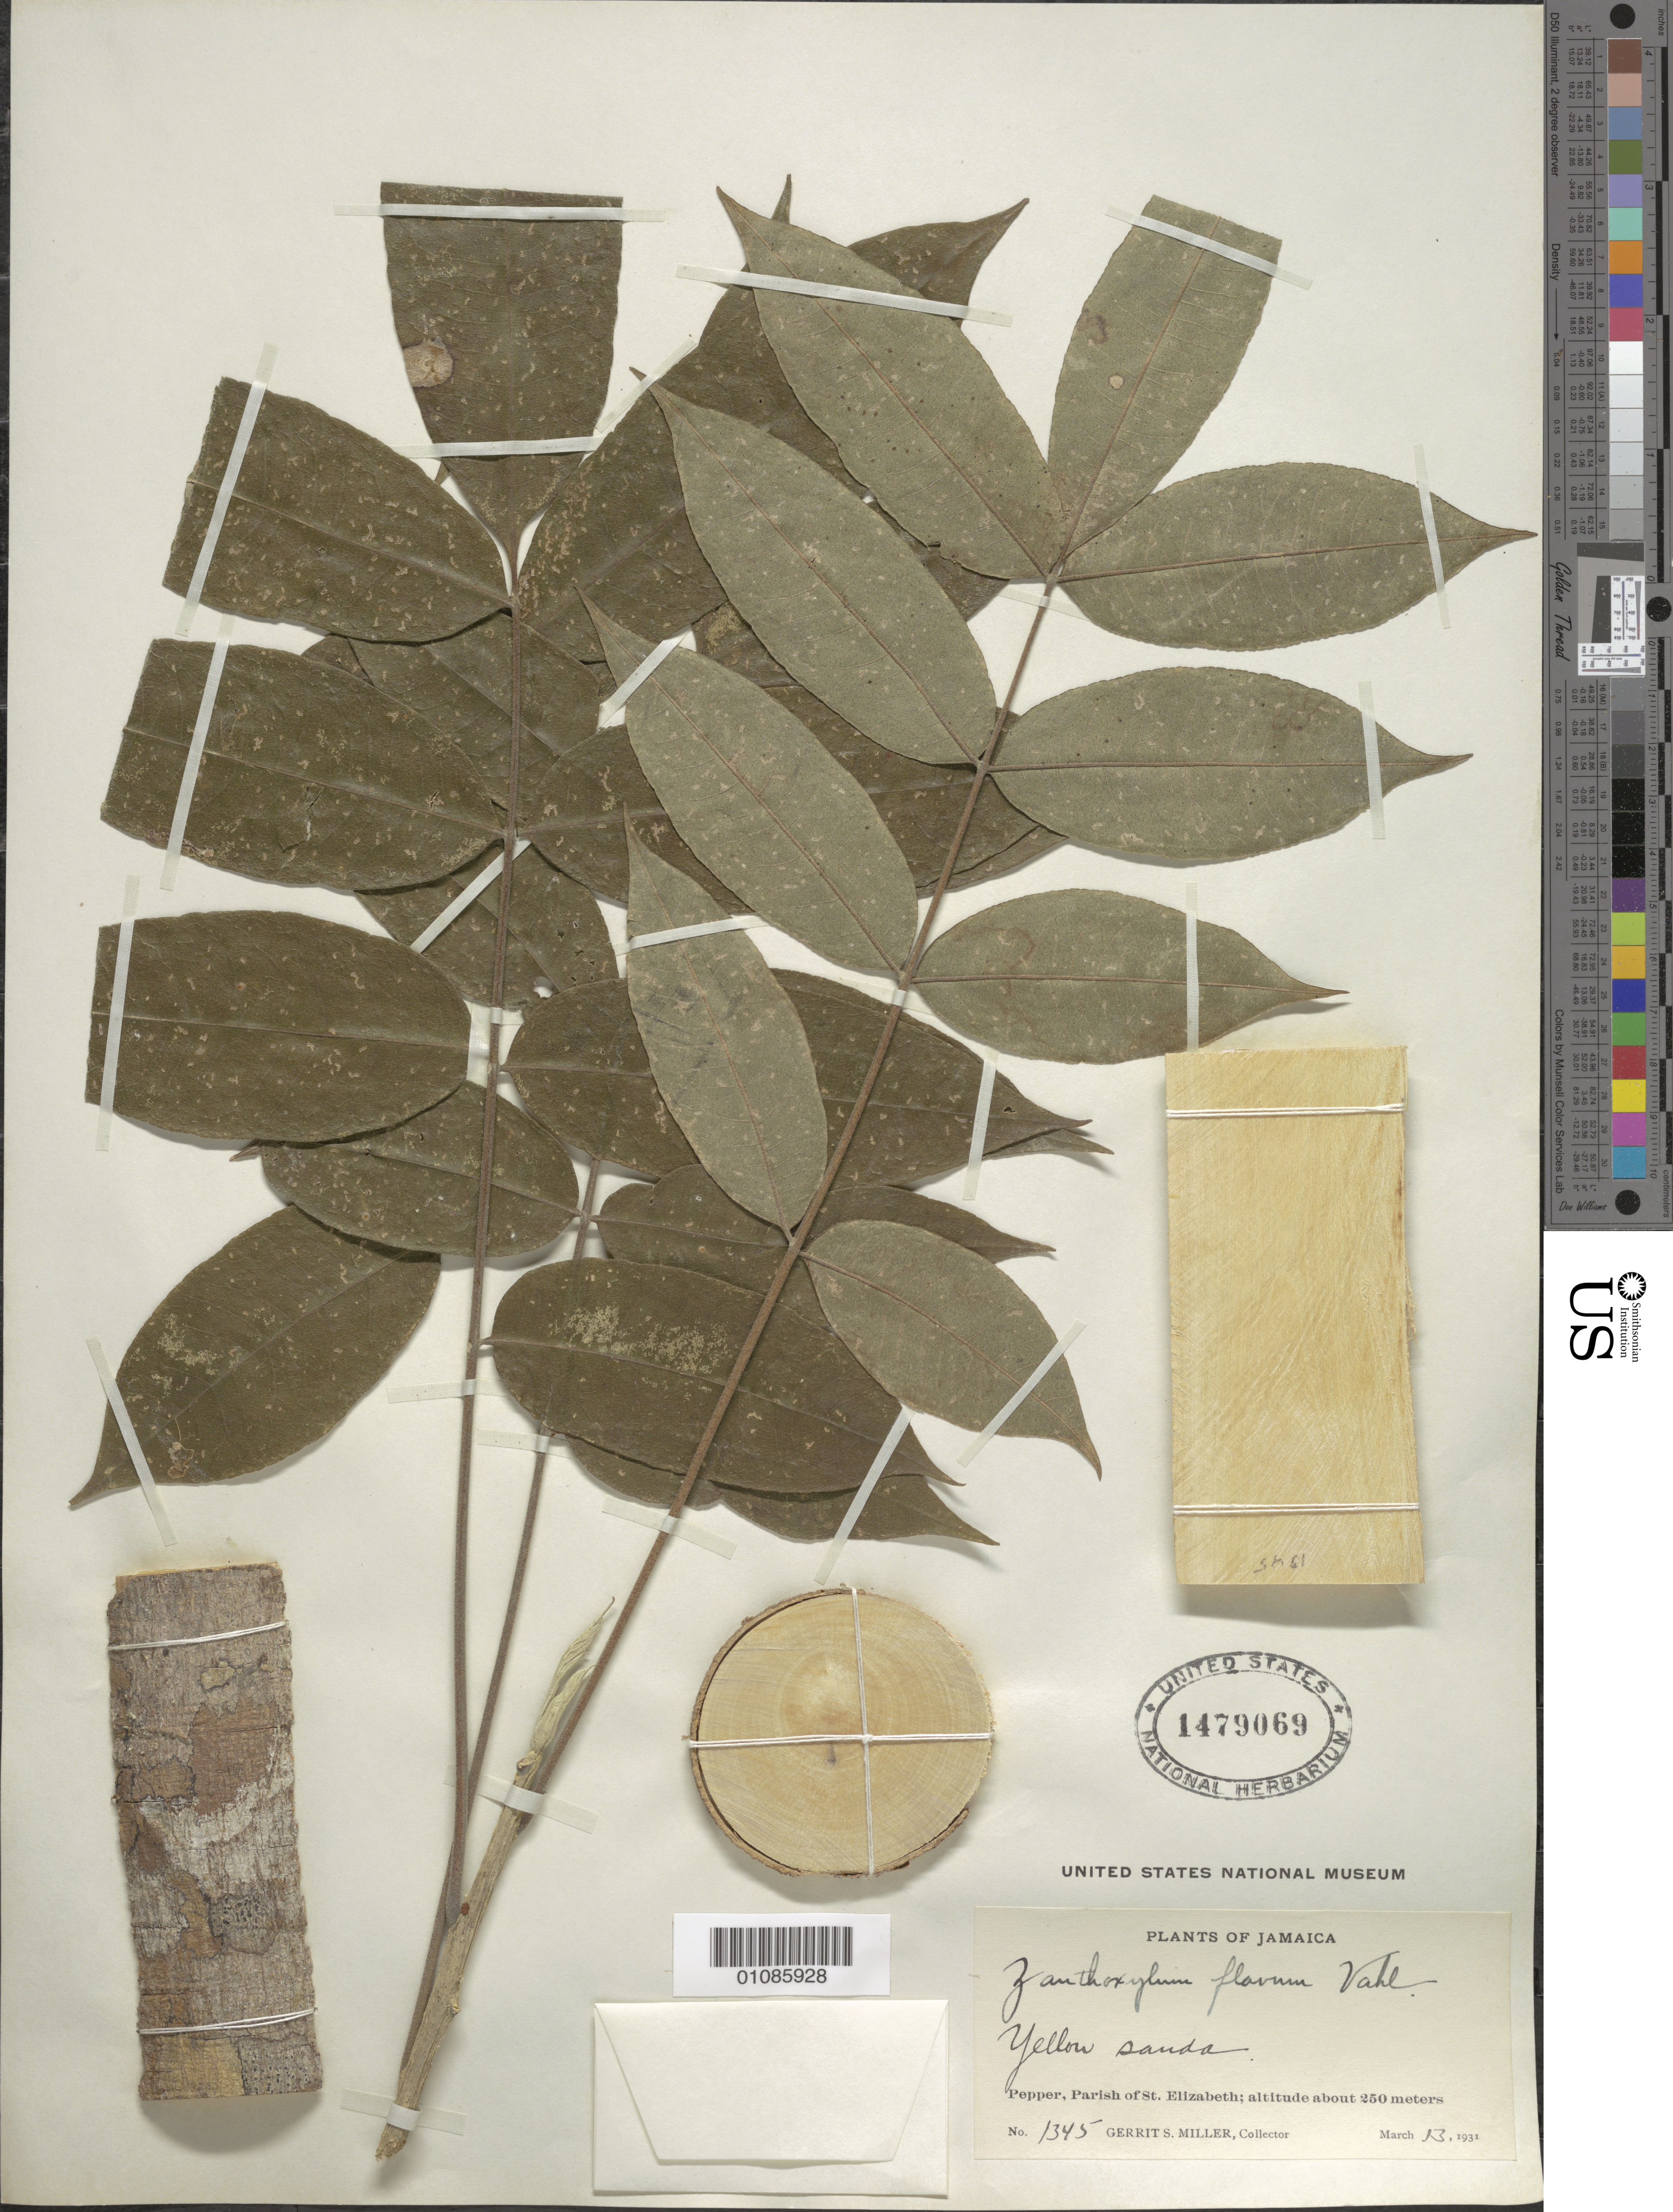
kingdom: Plantae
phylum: Tracheophyta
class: Magnoliopsida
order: Sapindales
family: Rutaceae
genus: Zanthoxylum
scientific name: Zanthoxylum flavum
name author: Vahl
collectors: G. S. Miller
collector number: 1345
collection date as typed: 13 Mar 1931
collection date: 1931-03-13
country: Jamaica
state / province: Saint Elizabeth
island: Jamaica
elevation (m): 250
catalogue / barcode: US 1479069